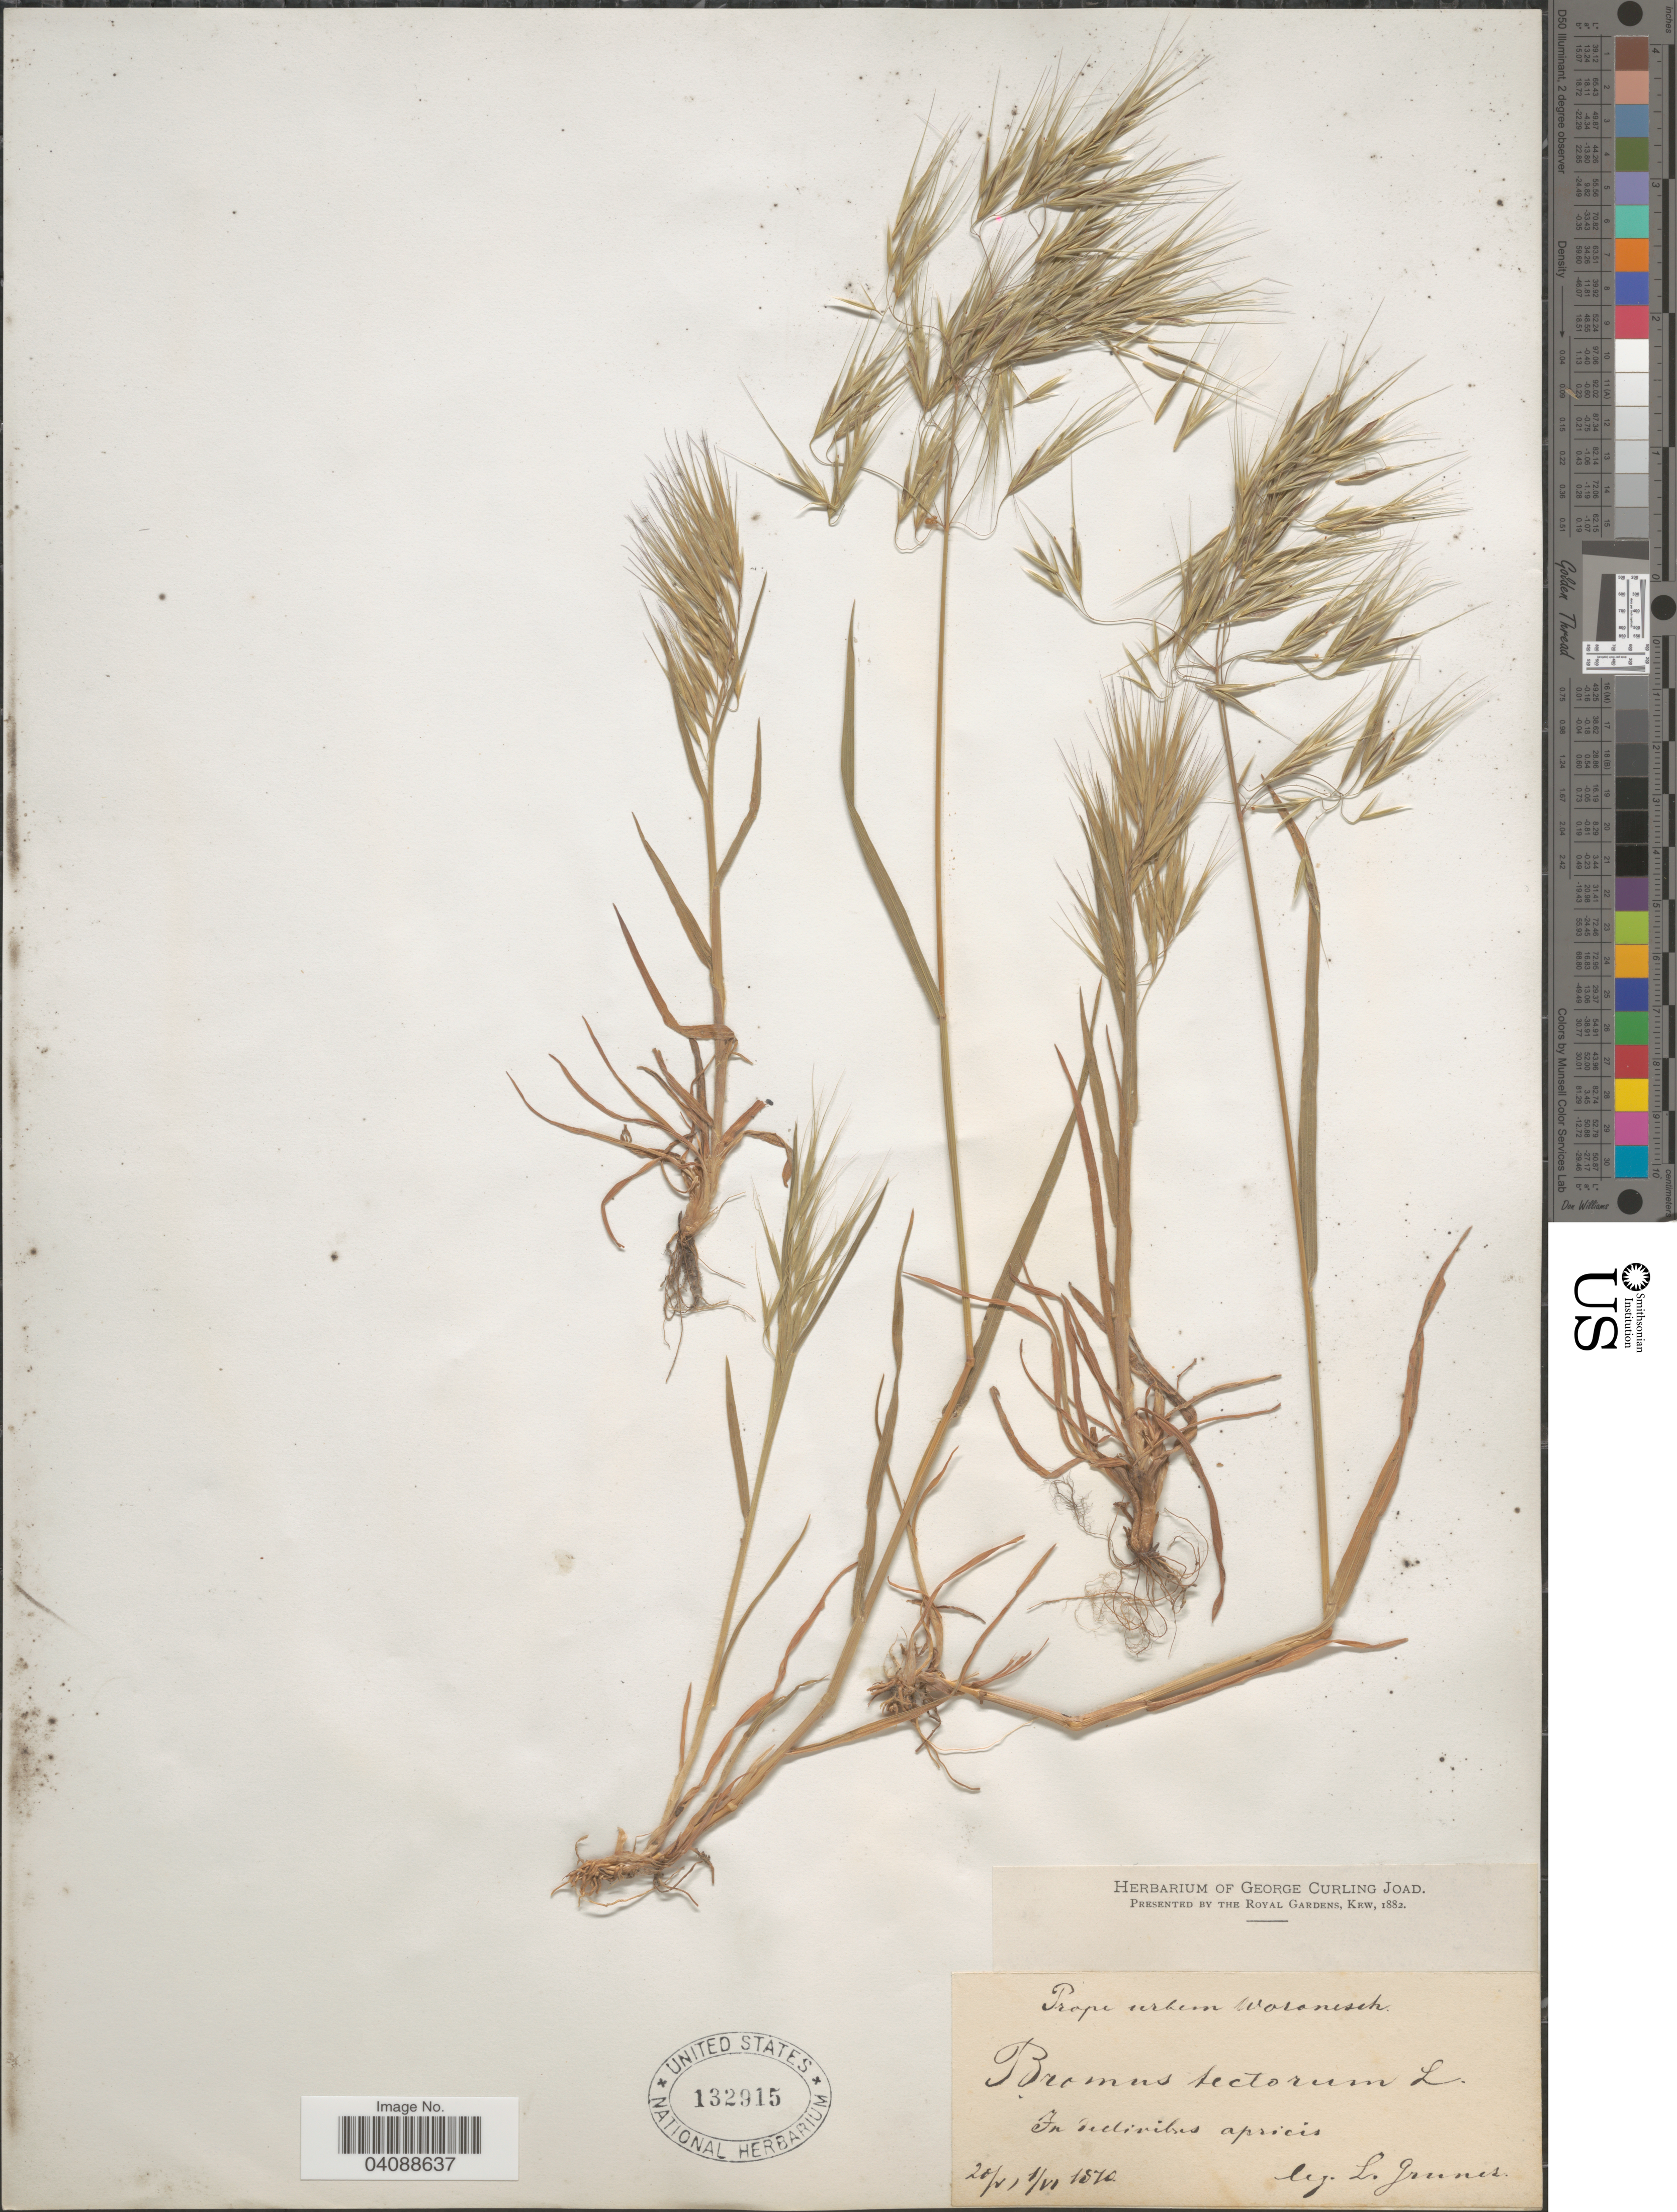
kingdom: Plantae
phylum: Tracheophyta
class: Liliopsida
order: Poales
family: Poaceae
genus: Bromus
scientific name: Bromus tectorum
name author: L.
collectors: L. F. Gruner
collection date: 1870-05-20/1870-06-01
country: Russian Federation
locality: Prope urbem Woronisch. In declivibus apricis.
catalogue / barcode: US 132915